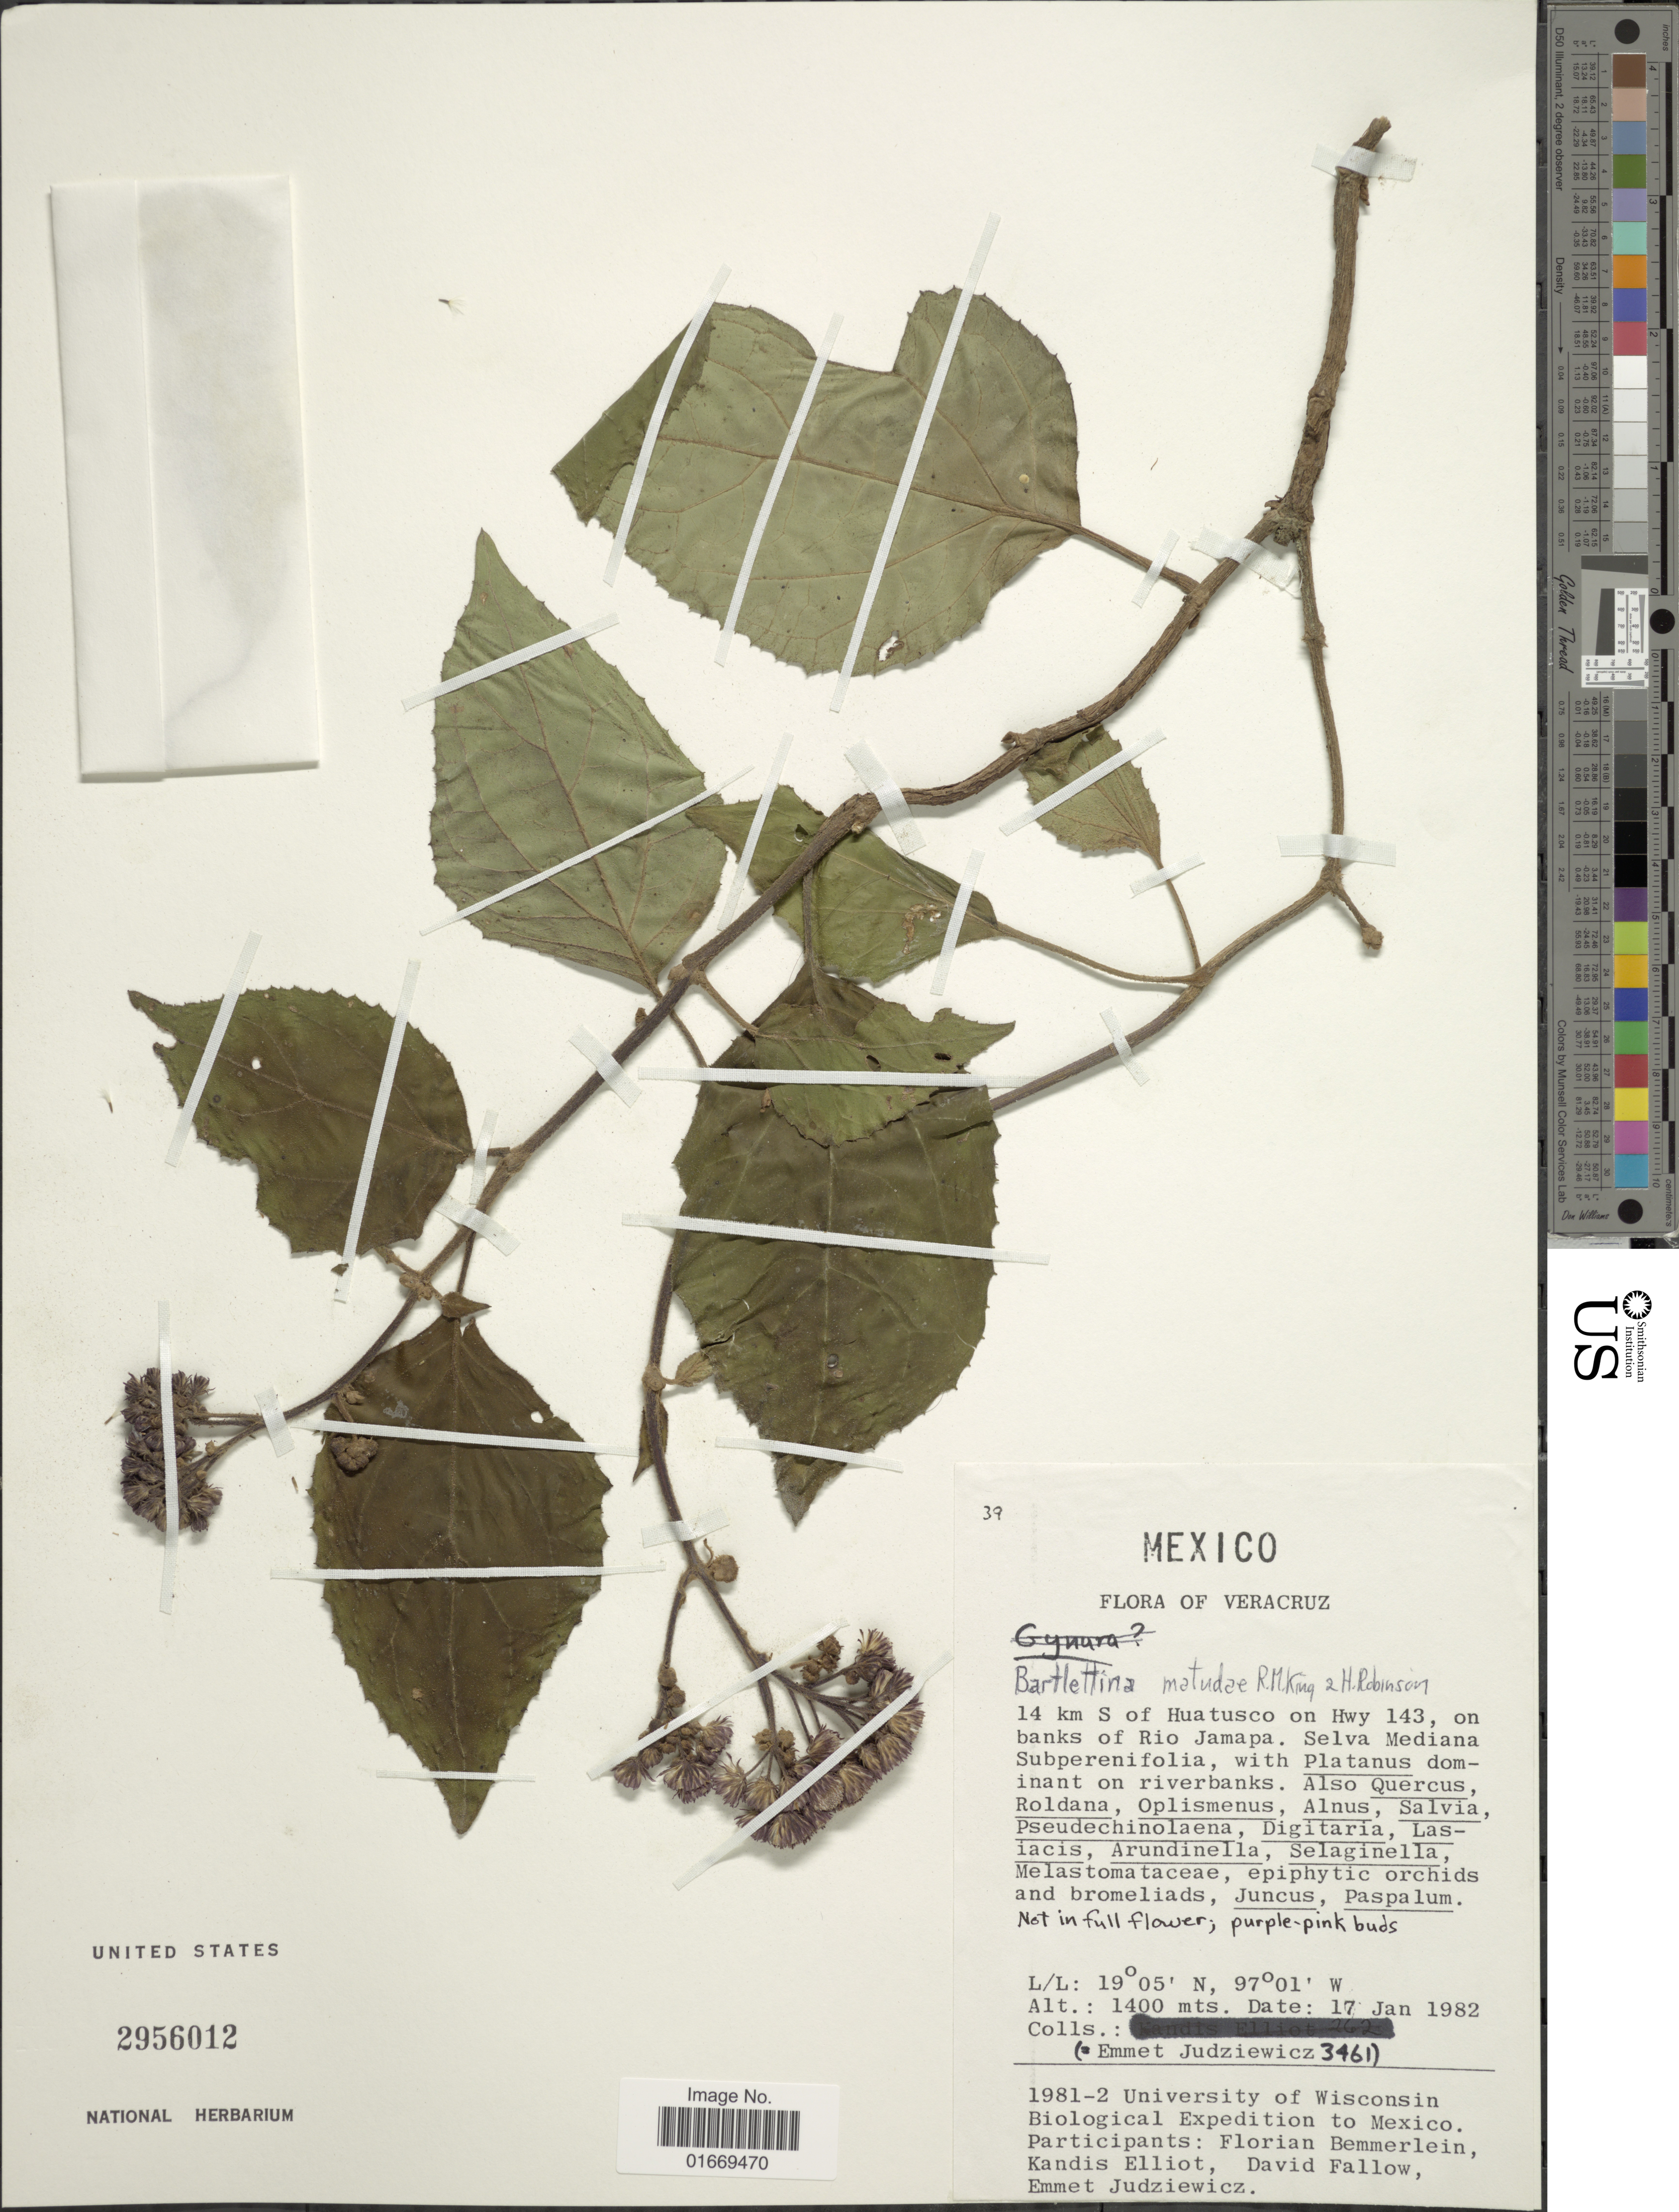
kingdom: Plantae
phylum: Tracheophyta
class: Magnoliopsida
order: Asterales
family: Asteraceae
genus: Bartlettina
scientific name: Bartlettina sordida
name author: (Less.) R.M. King & H. Rob.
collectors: E. Judziewicz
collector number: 3461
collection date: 1982-01-17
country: Mexico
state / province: Veracruz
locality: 14 km S of Huatasco on Hwy 143, on banks of Rio Jamapa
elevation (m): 1400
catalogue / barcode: US 2956012